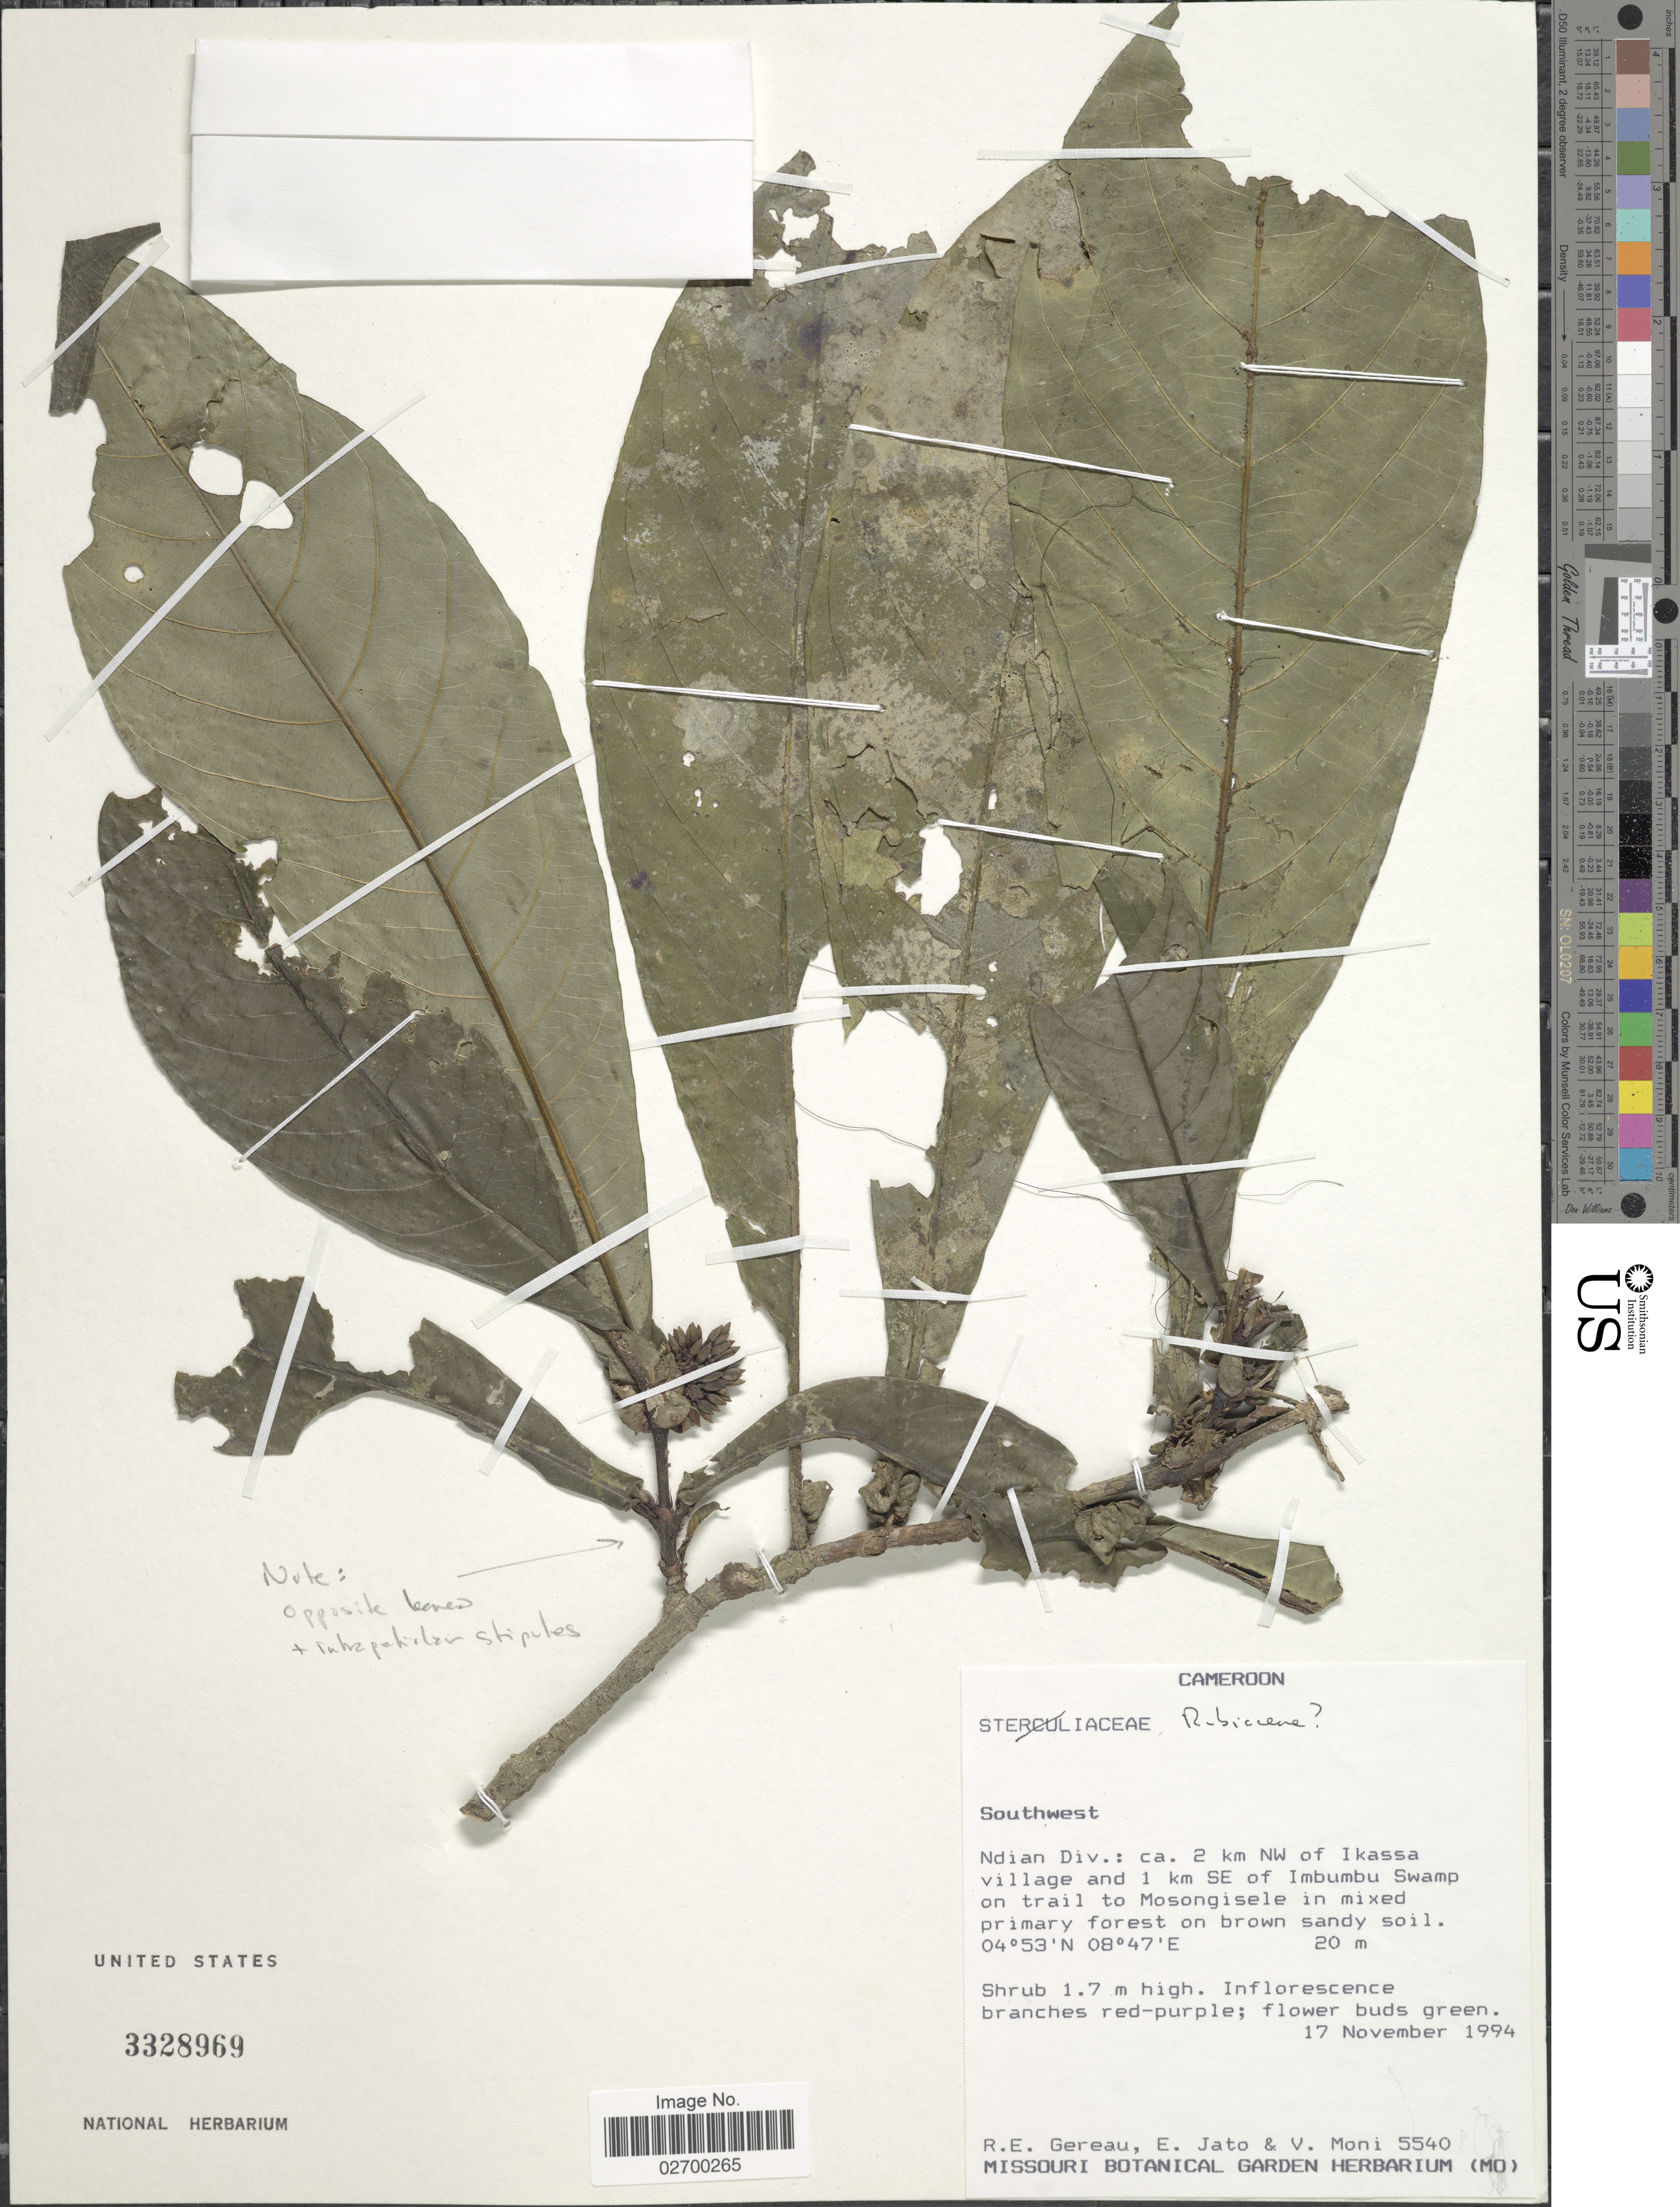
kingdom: Plantae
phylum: Tracheophyta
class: Magnoliopsida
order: Gentianales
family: Rubiaceae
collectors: R. Gereau, E. Jato & V. Moni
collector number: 5540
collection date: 1994-11-17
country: Cameroon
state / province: Sud-Ouest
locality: Southwest. Ndian Div.: ca. 2 km NW of Ikassa village and 1 km SE of Imbumbu Swamp on trail to Mosongisele in mixed primary forest on brown sandy soil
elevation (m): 20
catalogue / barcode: US 3328969